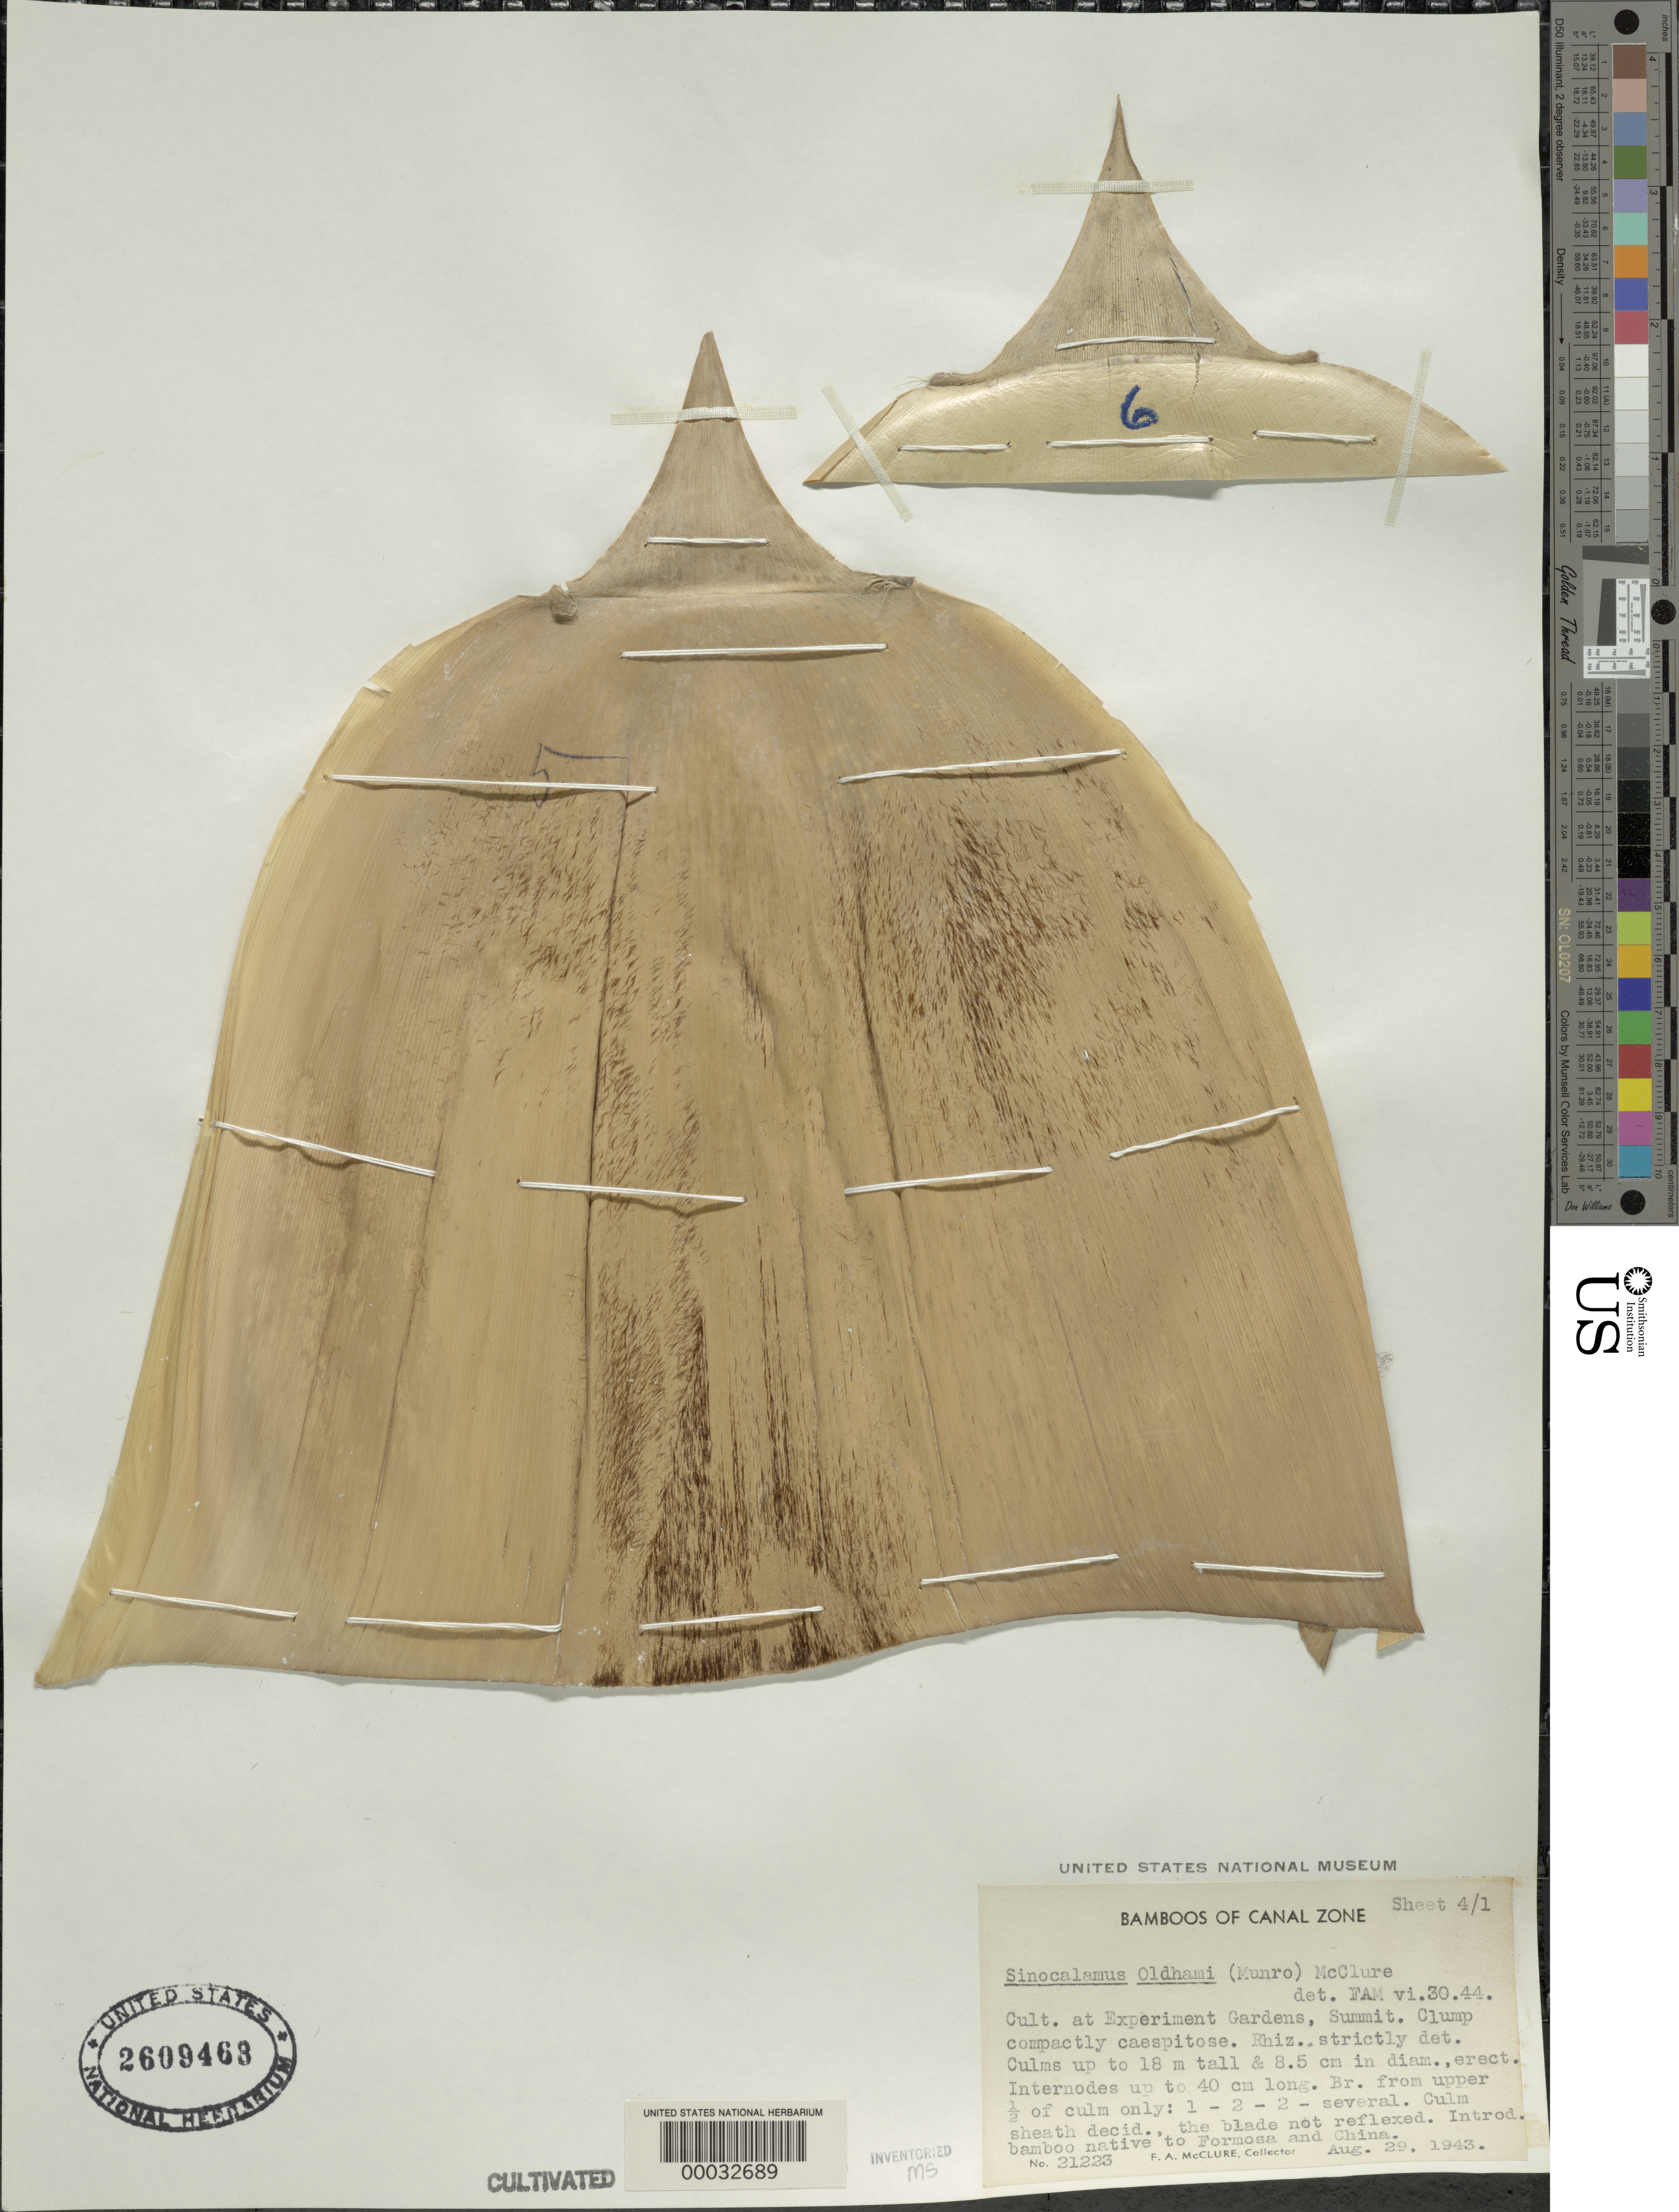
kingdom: Plantae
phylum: Tracheophyta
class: Liliopsida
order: Poales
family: Poaceae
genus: Bambusa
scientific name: Bambusa oldhamii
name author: Munro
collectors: F. A. McClure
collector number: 21223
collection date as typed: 29 Aug 1943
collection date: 1943-08-29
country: Panama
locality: Esperimental Gardens-summit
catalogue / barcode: US 2609463